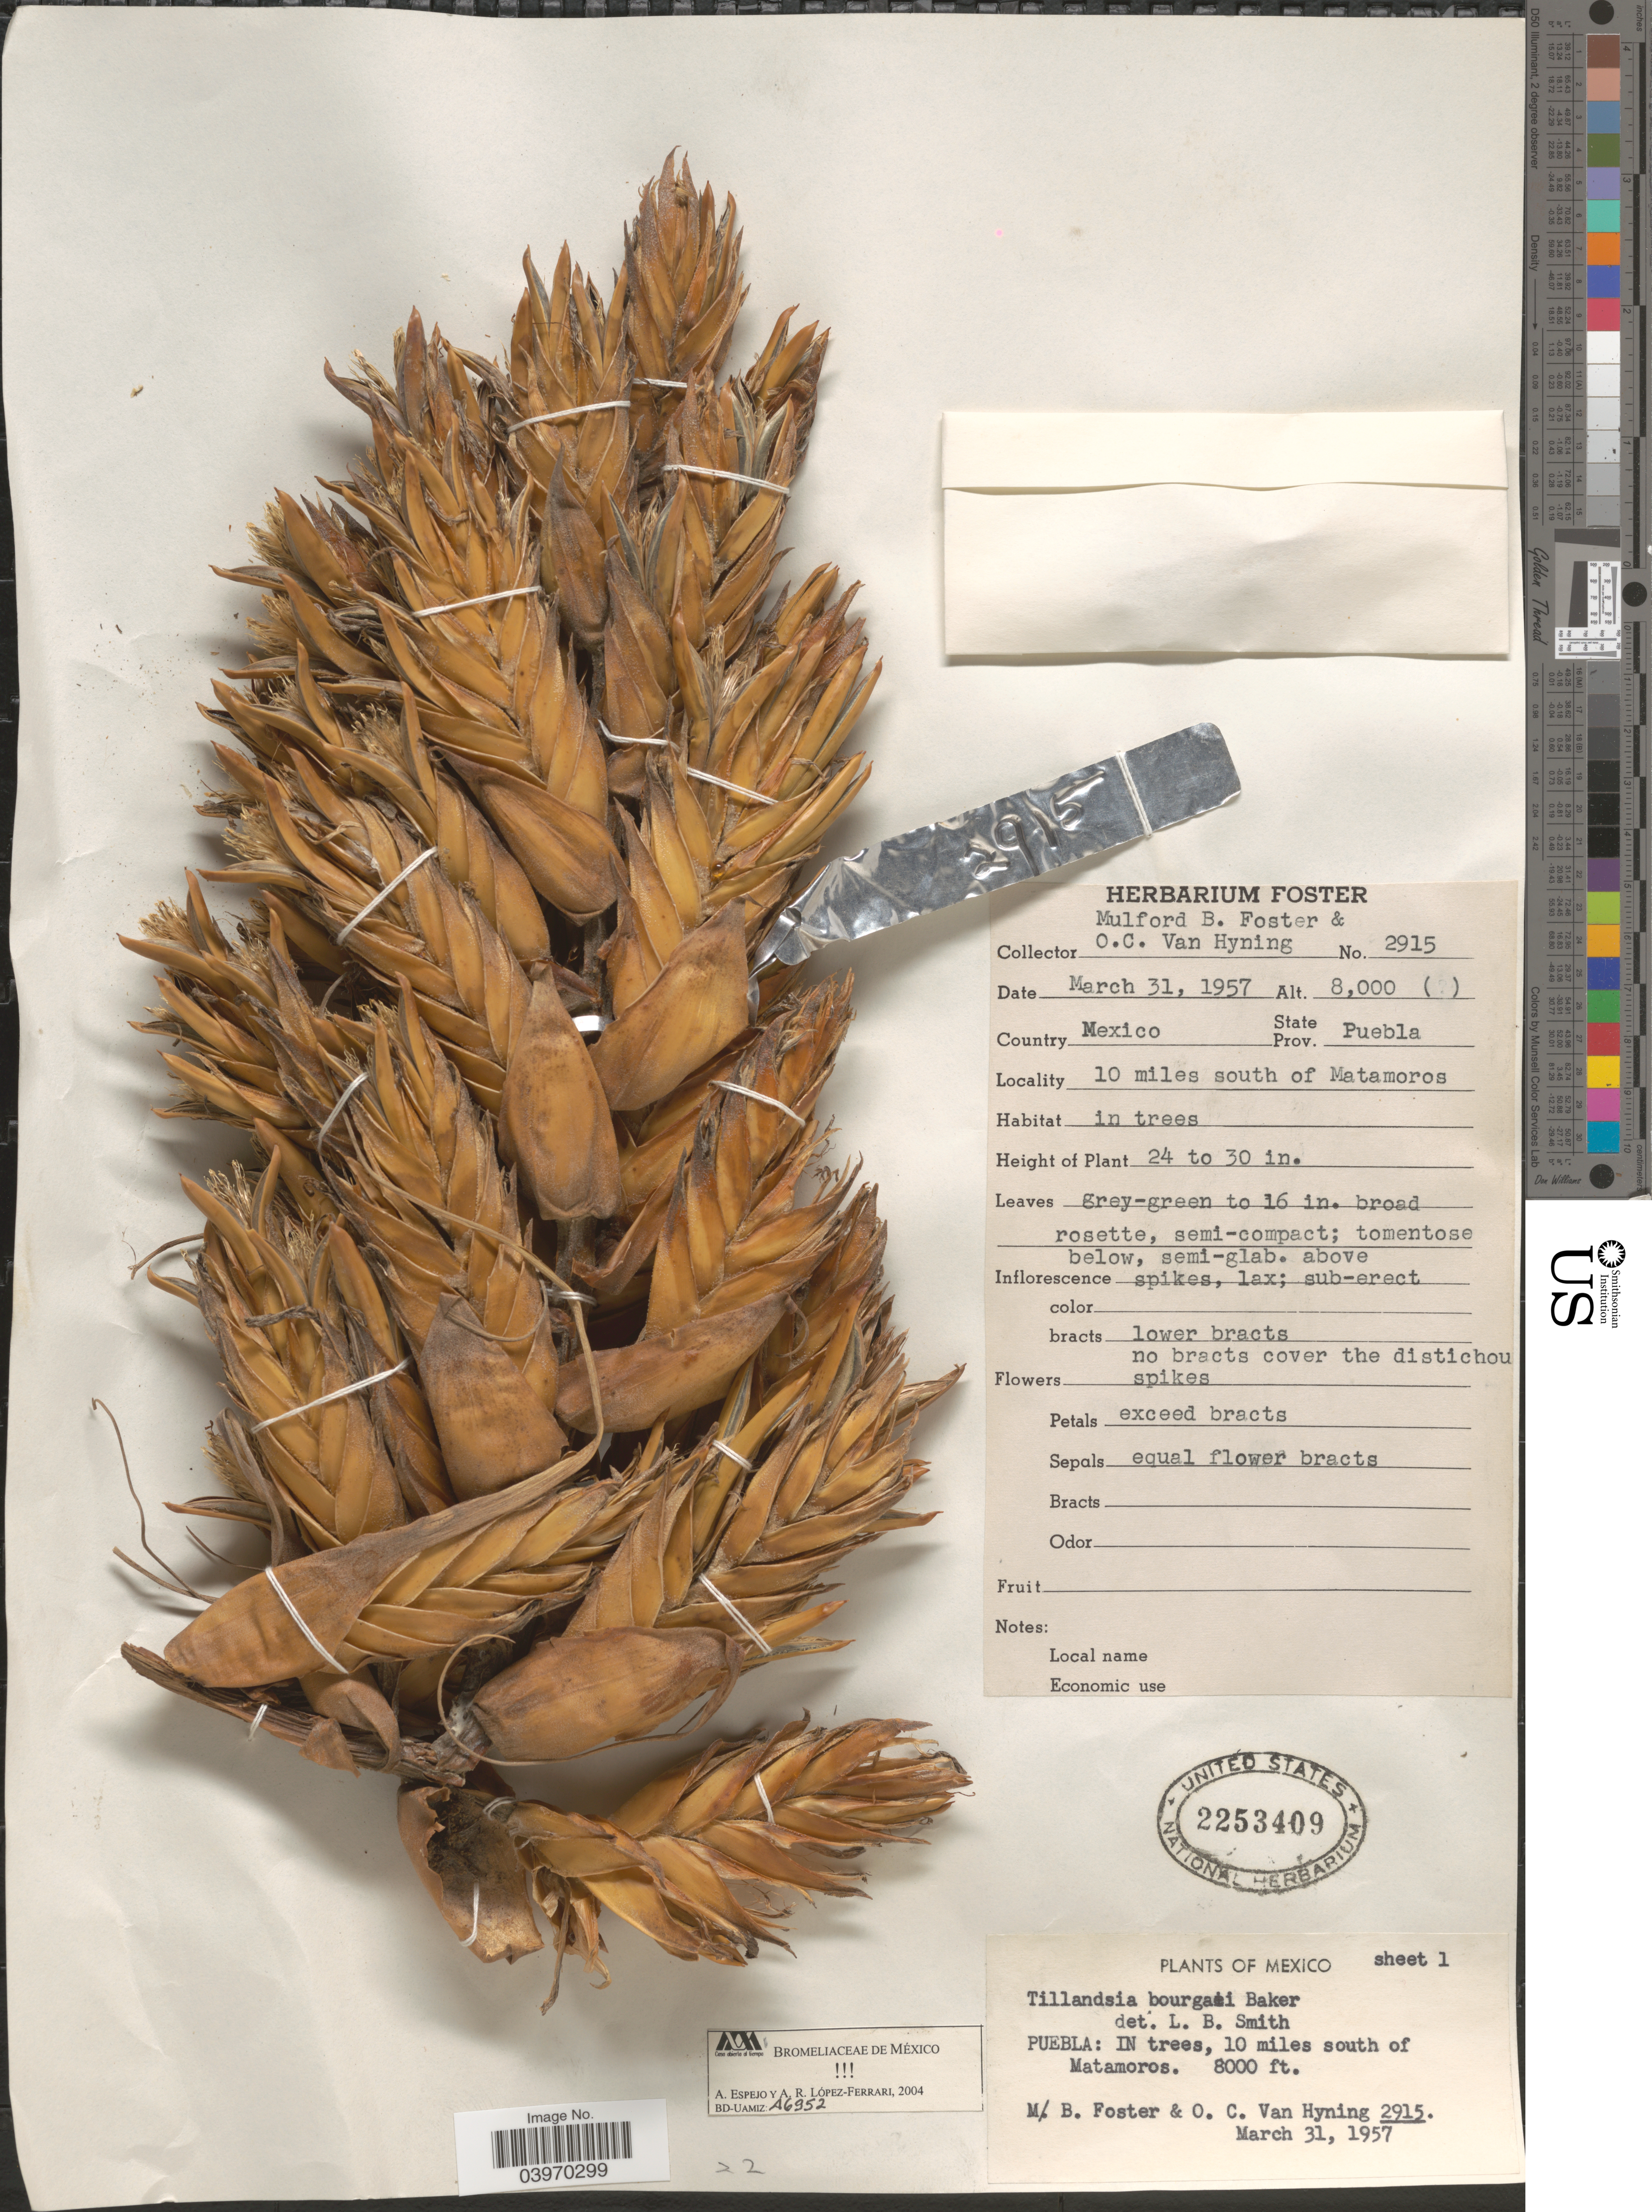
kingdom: Plantae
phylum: Tracheophyta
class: Liliopsida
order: Poales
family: Bromeliaceae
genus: Tillandsia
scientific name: Tillandsia bourgaei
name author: Baker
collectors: M. B. Foster & O. Van Hyning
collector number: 2915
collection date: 1957-03-31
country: Mexico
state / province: Puebla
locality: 10 miles south of Matamoros.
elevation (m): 2438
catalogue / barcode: US 2253409